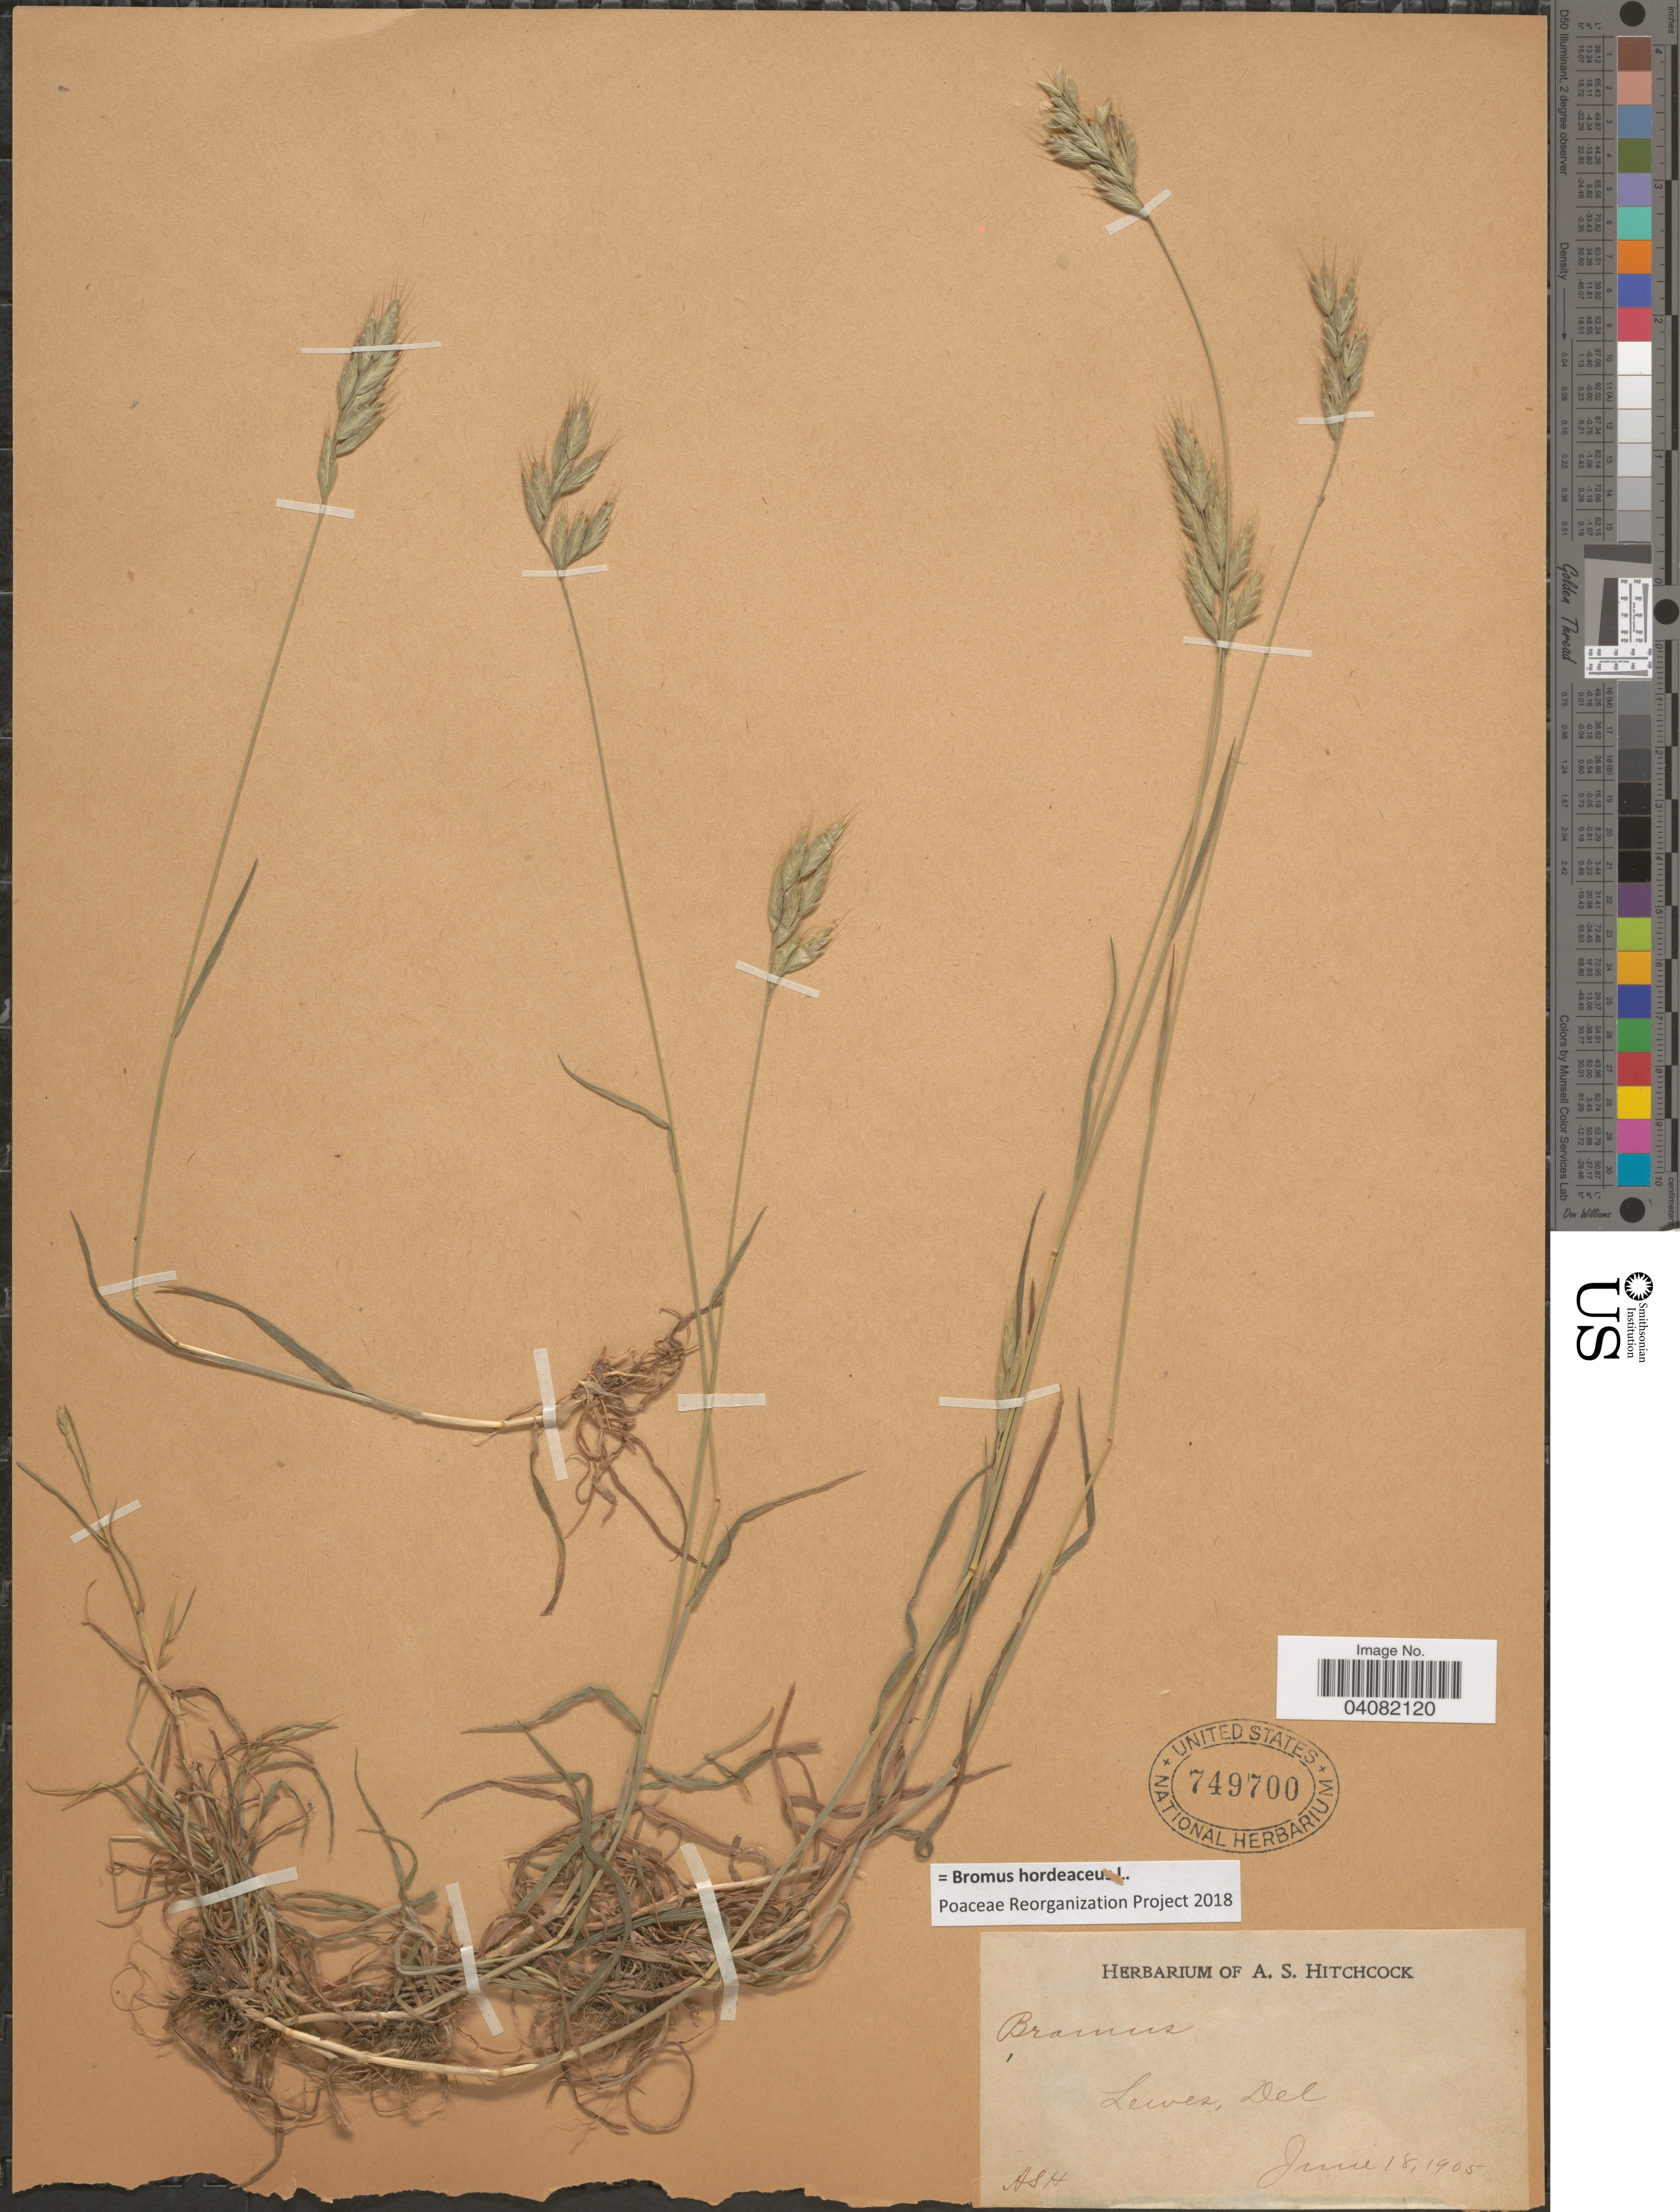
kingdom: Plantae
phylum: Tracheophyta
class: Liliopsida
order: Poales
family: Poaceae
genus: Bromus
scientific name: Bromus hordeaceus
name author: L.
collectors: A. S. Hitchcock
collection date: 1905-06-18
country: United States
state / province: Delaware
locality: Lewes.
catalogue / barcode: US 749700